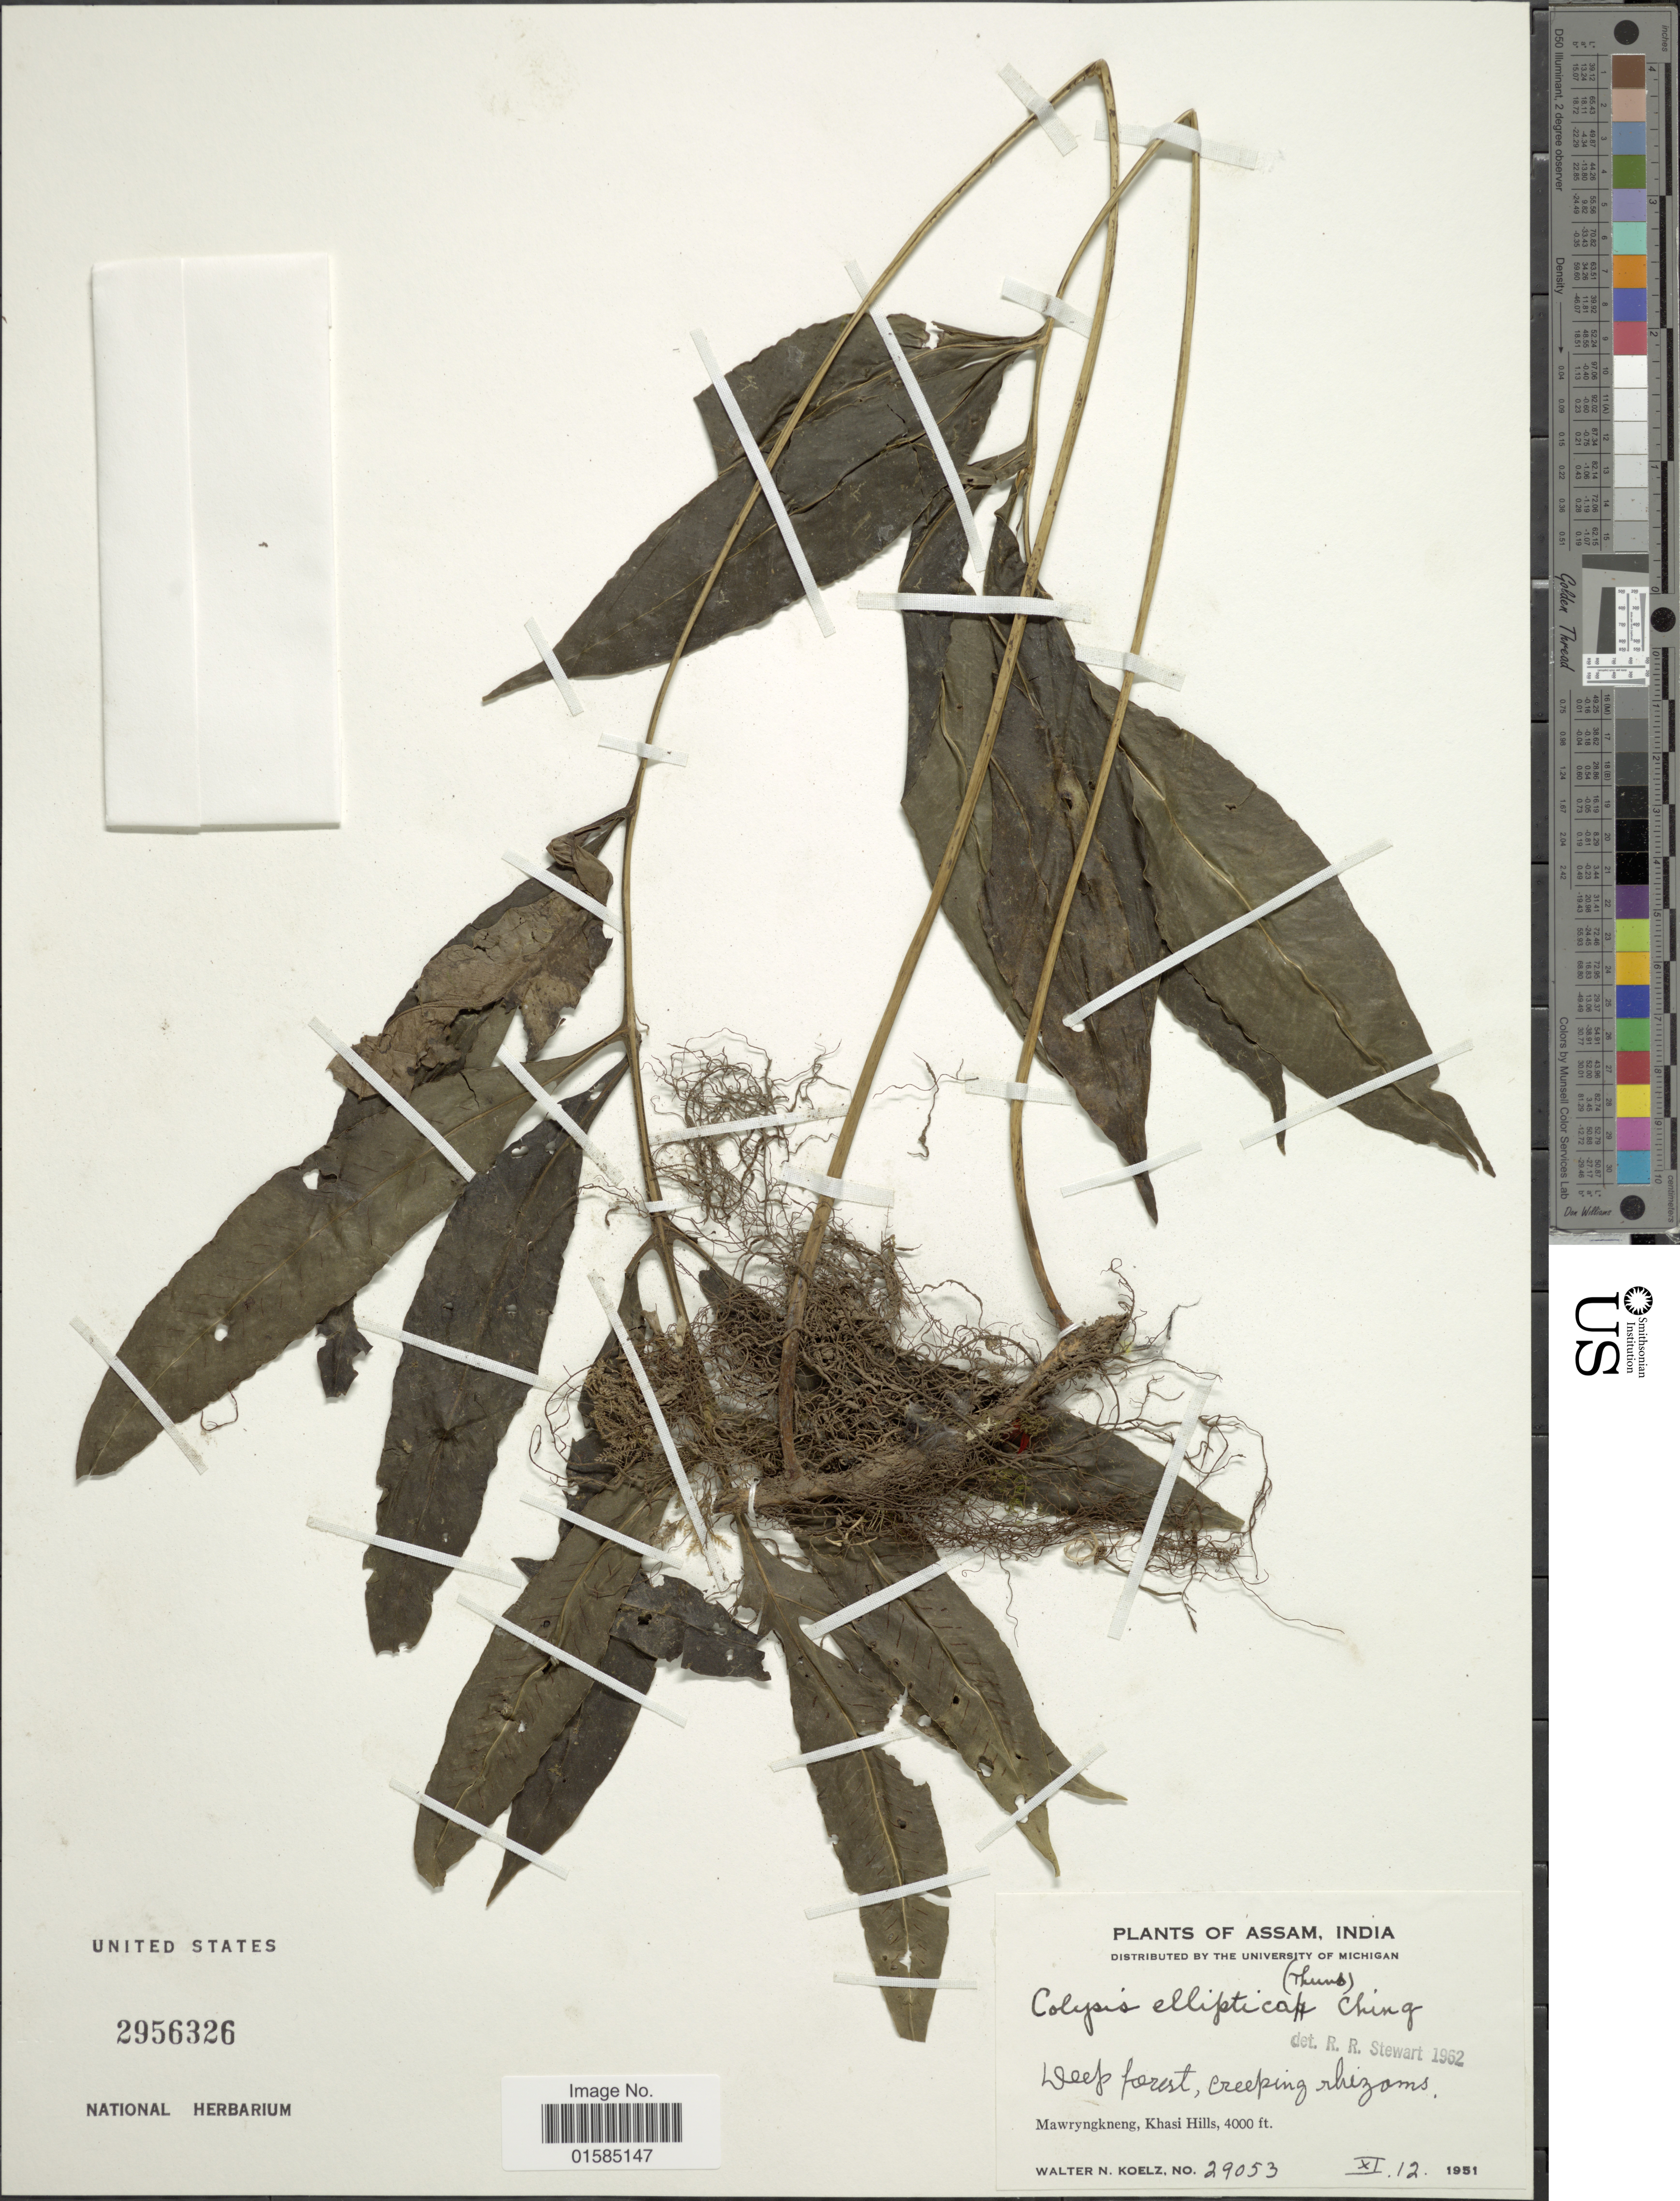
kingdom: Plantae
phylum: Tracheophyta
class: Polypodiopsida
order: Polypodiales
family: Polypodiaceae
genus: Leptochilus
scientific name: Leptochilus ellipticus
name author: (Thunb.) Noot.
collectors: W. N. Koelz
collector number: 29053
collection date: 1951-11-12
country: India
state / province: Meghalaya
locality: Assam, India, Mawryngkeng, Khasi Hills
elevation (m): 1219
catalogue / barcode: US 2956326